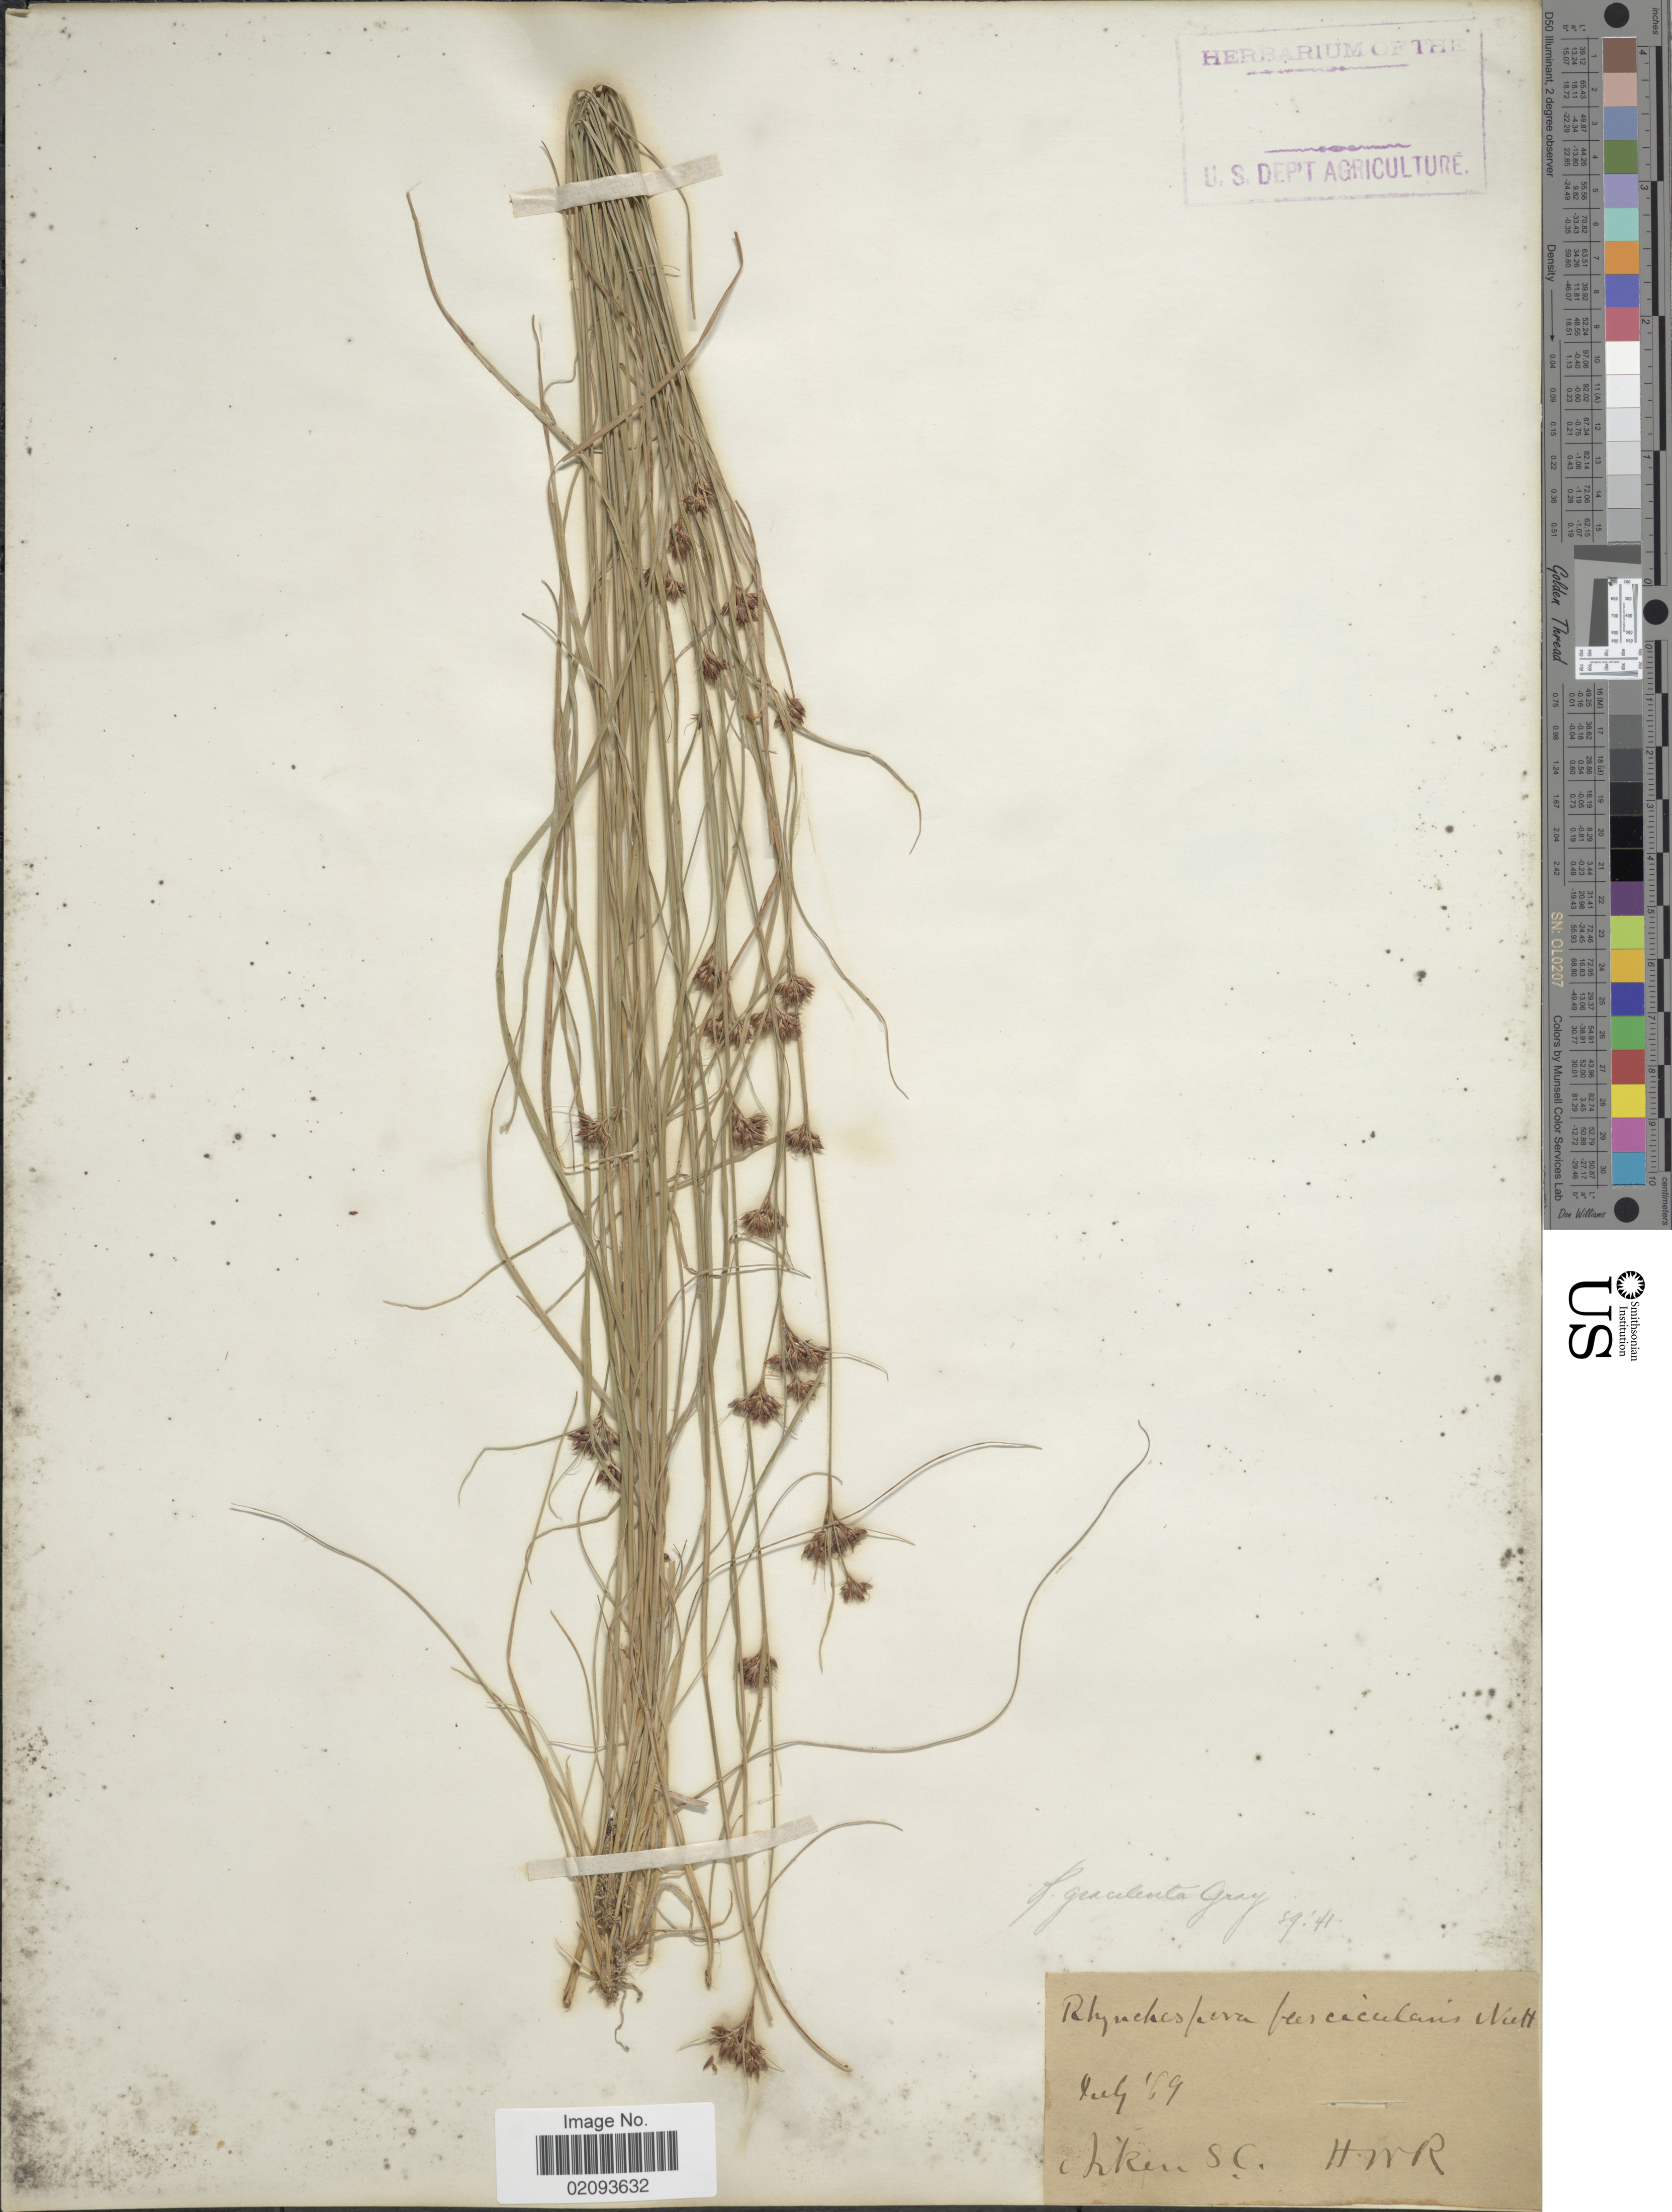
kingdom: Plantae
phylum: Tracheophyta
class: Liliopsida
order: Poales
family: Cyperaceae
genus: Rhynchospora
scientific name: Rhynchospora gracilenta A. Gray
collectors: H. W. R.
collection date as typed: Transcribed d/m/y: /7/69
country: United States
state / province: South Carolina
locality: Aiken